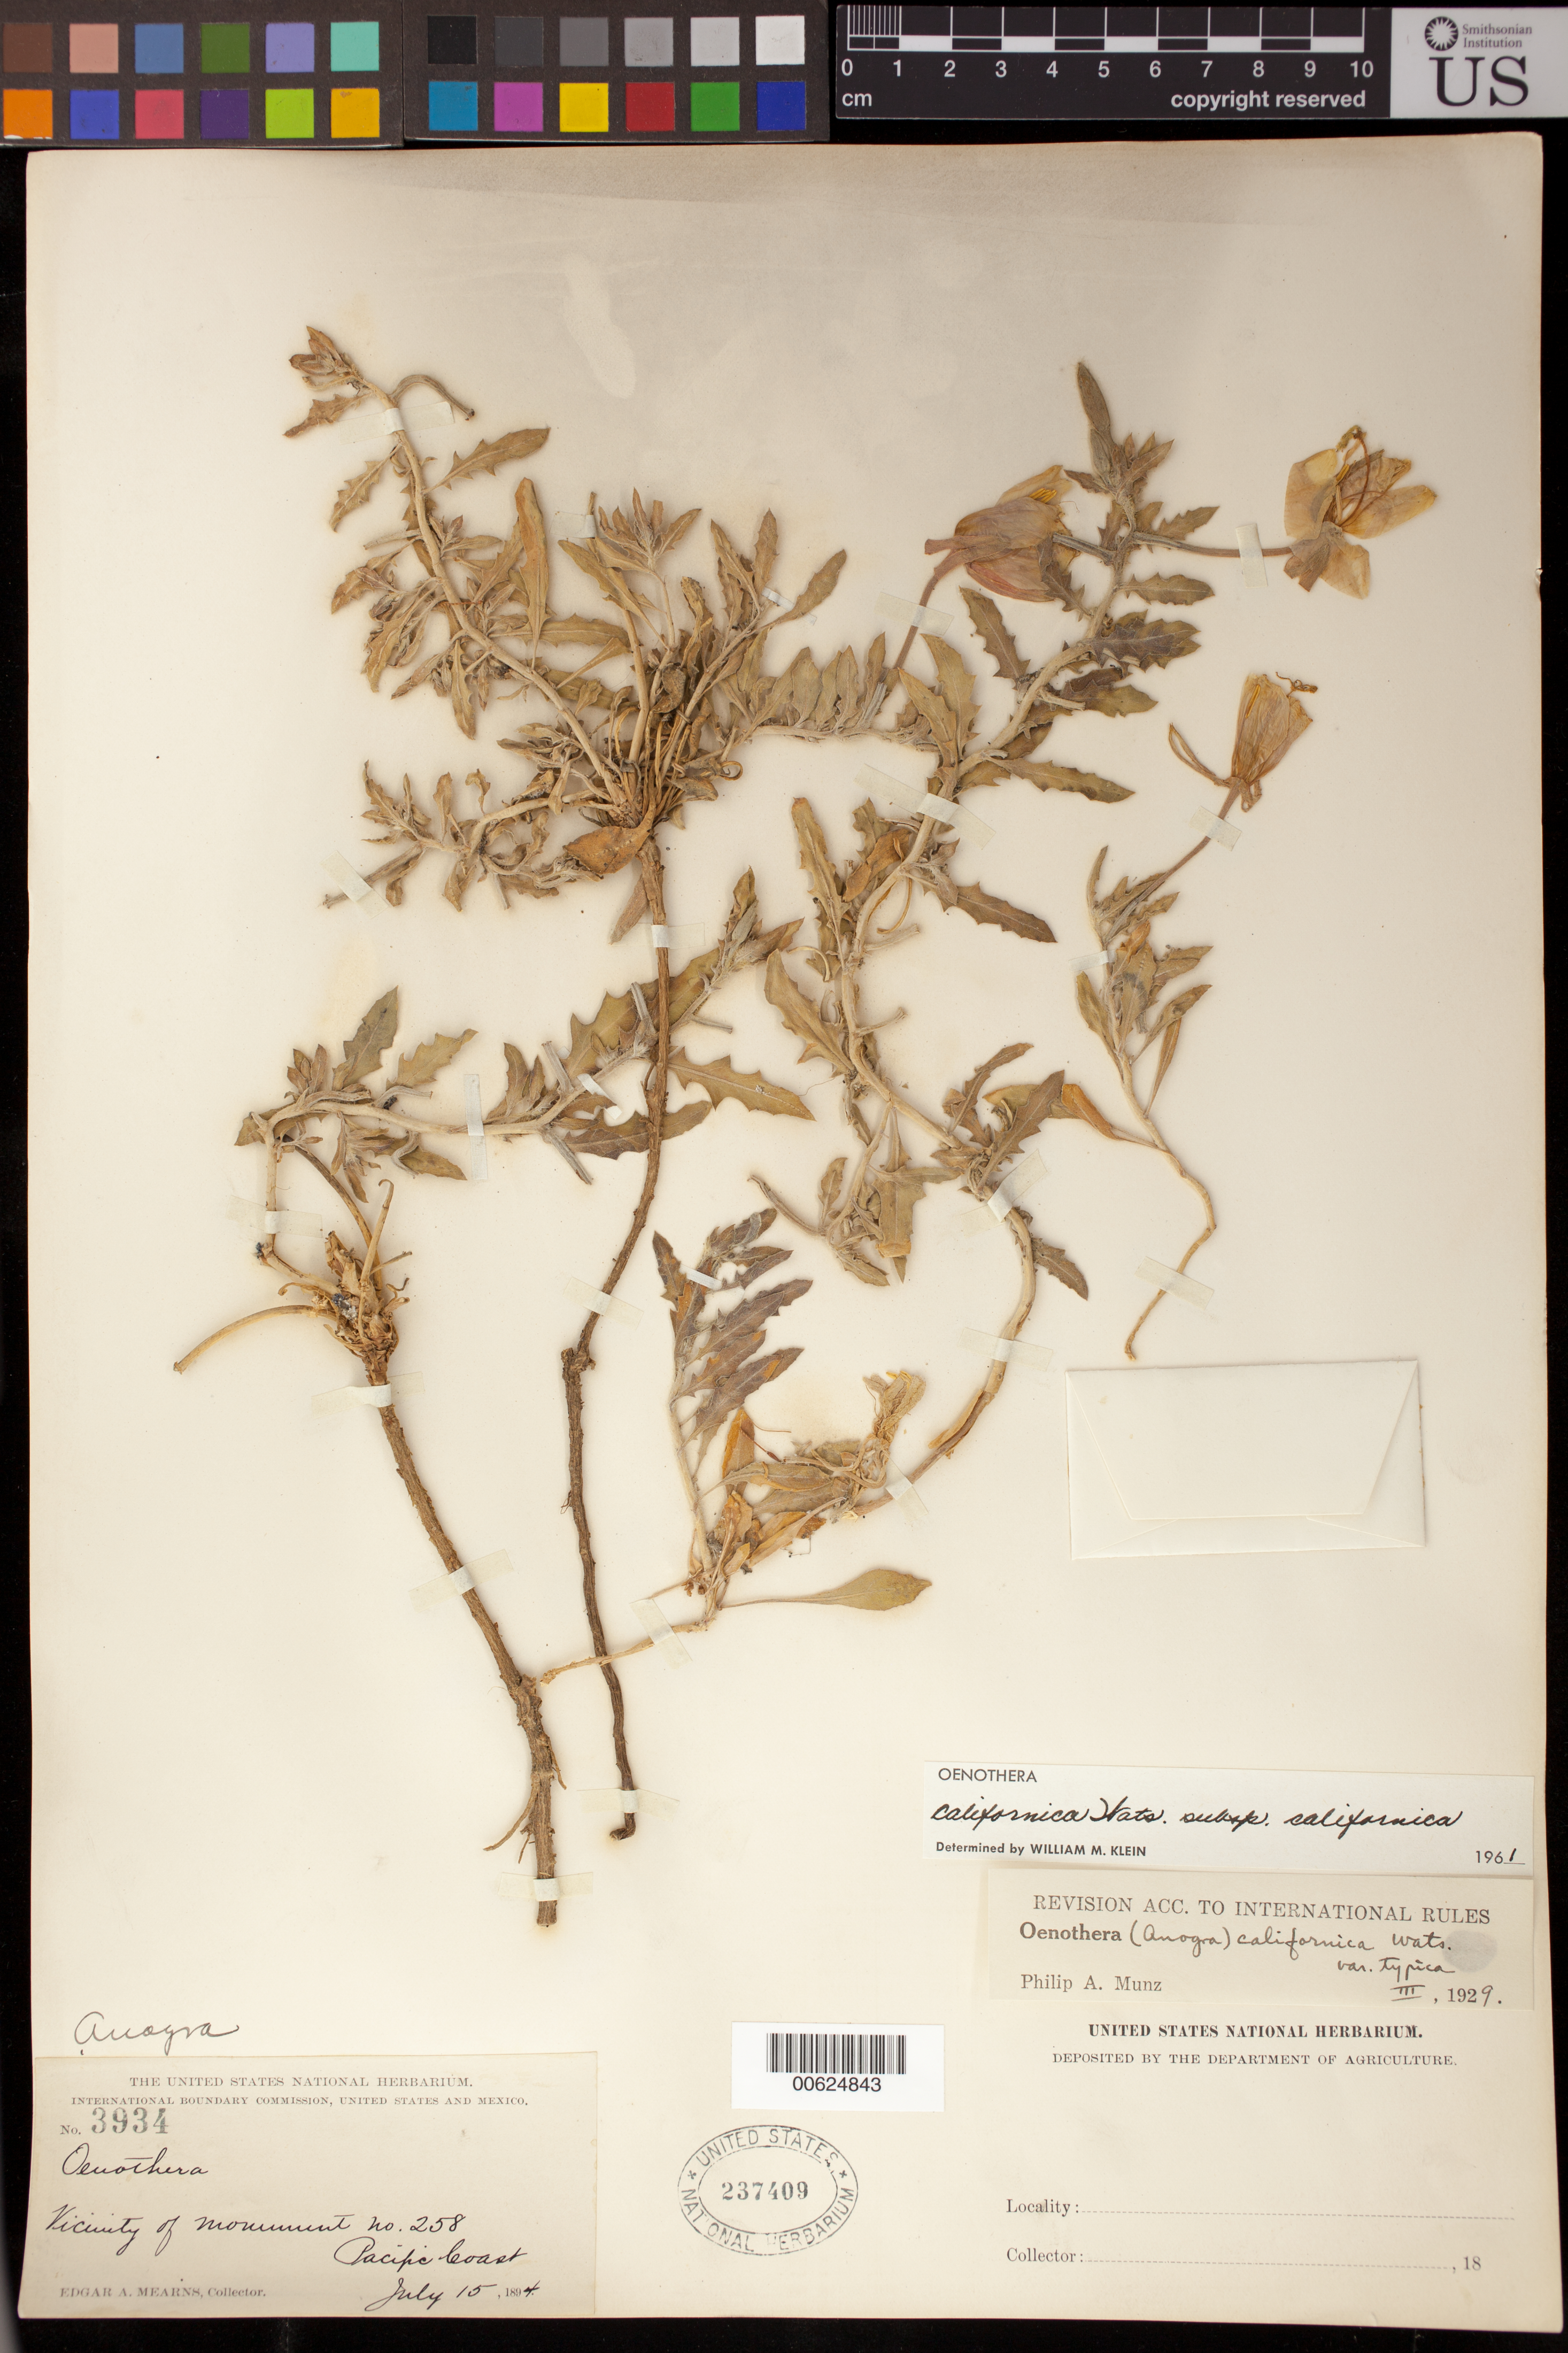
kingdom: Plantae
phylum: Tracheophyta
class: Magnoliopsida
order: Myrtales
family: Onagraceae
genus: Oenothera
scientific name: Oenothera avita subsp. californica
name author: (S. Watson) W.L. Wagner & Gandhi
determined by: Wagner, W. L., (BOT), Smithsonian Institution - National Museum of Natural History (UNITED STATES)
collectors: E. A. Mearns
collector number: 3934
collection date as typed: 15 Jul 1894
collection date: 1894-07-15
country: United States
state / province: California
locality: Near Monument 258, Pacific Coast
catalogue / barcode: US 237409